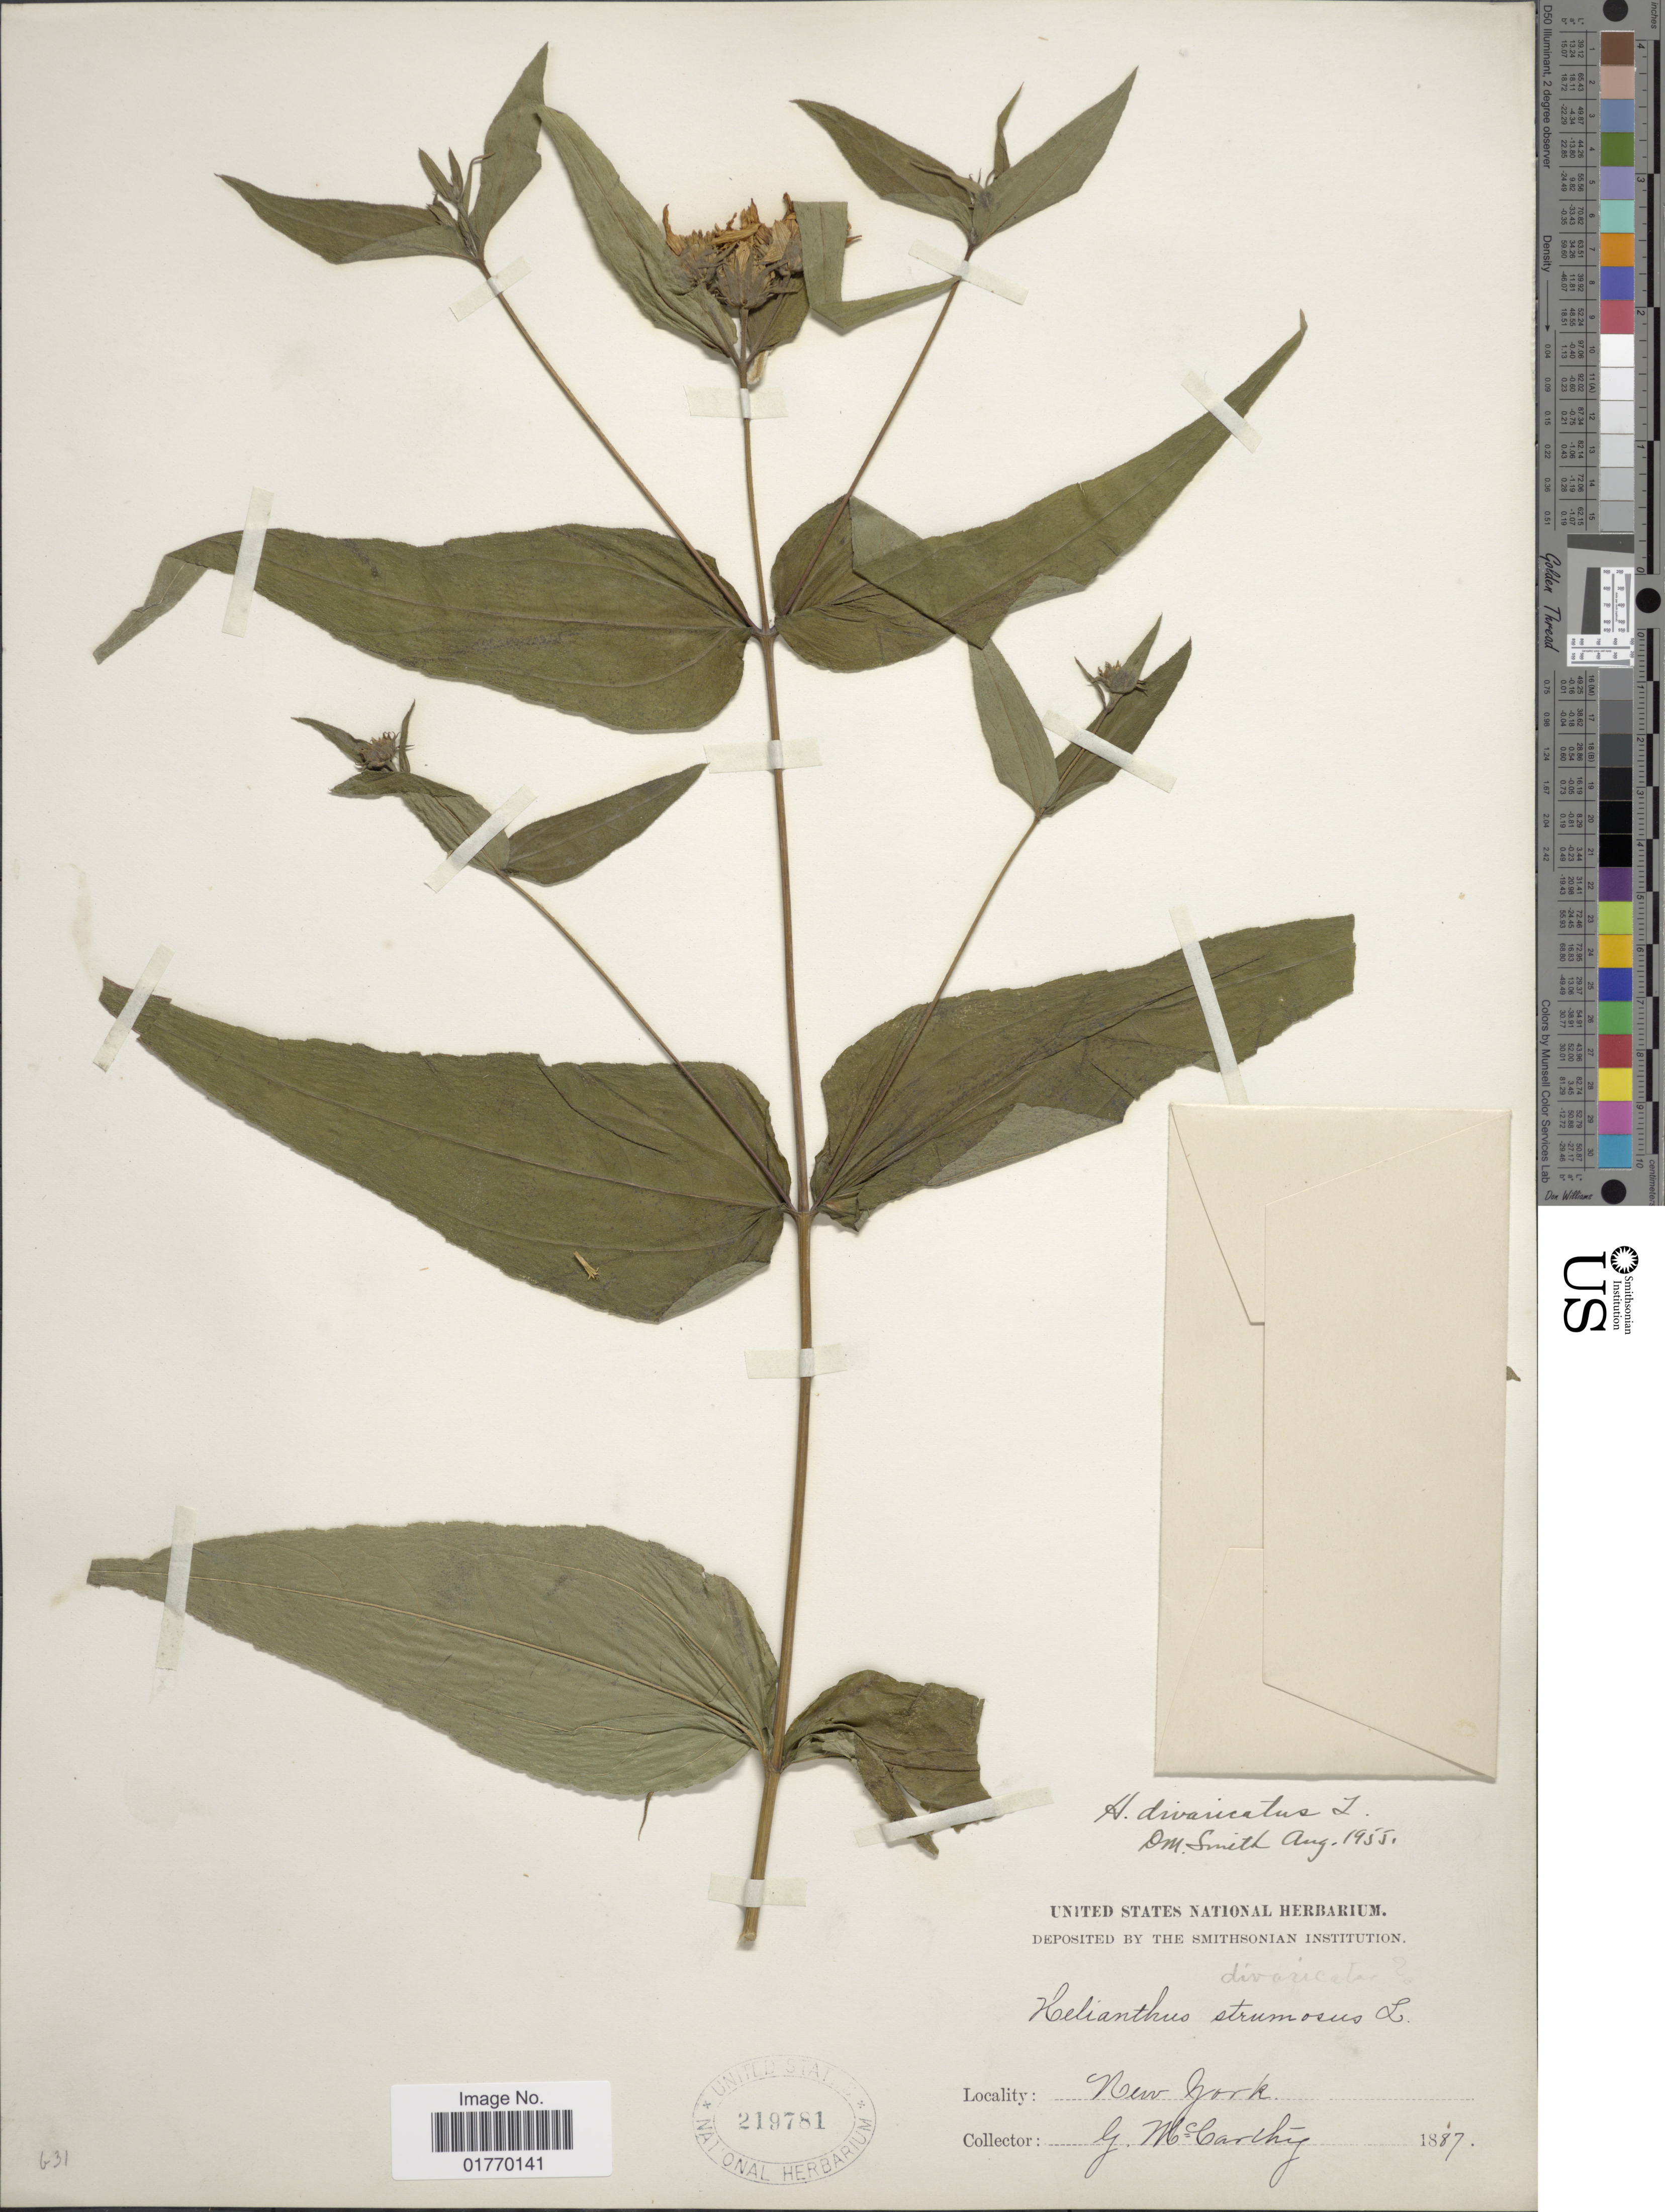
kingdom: Plantae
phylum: Tracheophyta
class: Magnoliopsida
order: Asterales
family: Asteraceae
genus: Helianthus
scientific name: Helianthus divaricatus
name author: L.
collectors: G. McCarthy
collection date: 1887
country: United States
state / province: New York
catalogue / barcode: US 219781